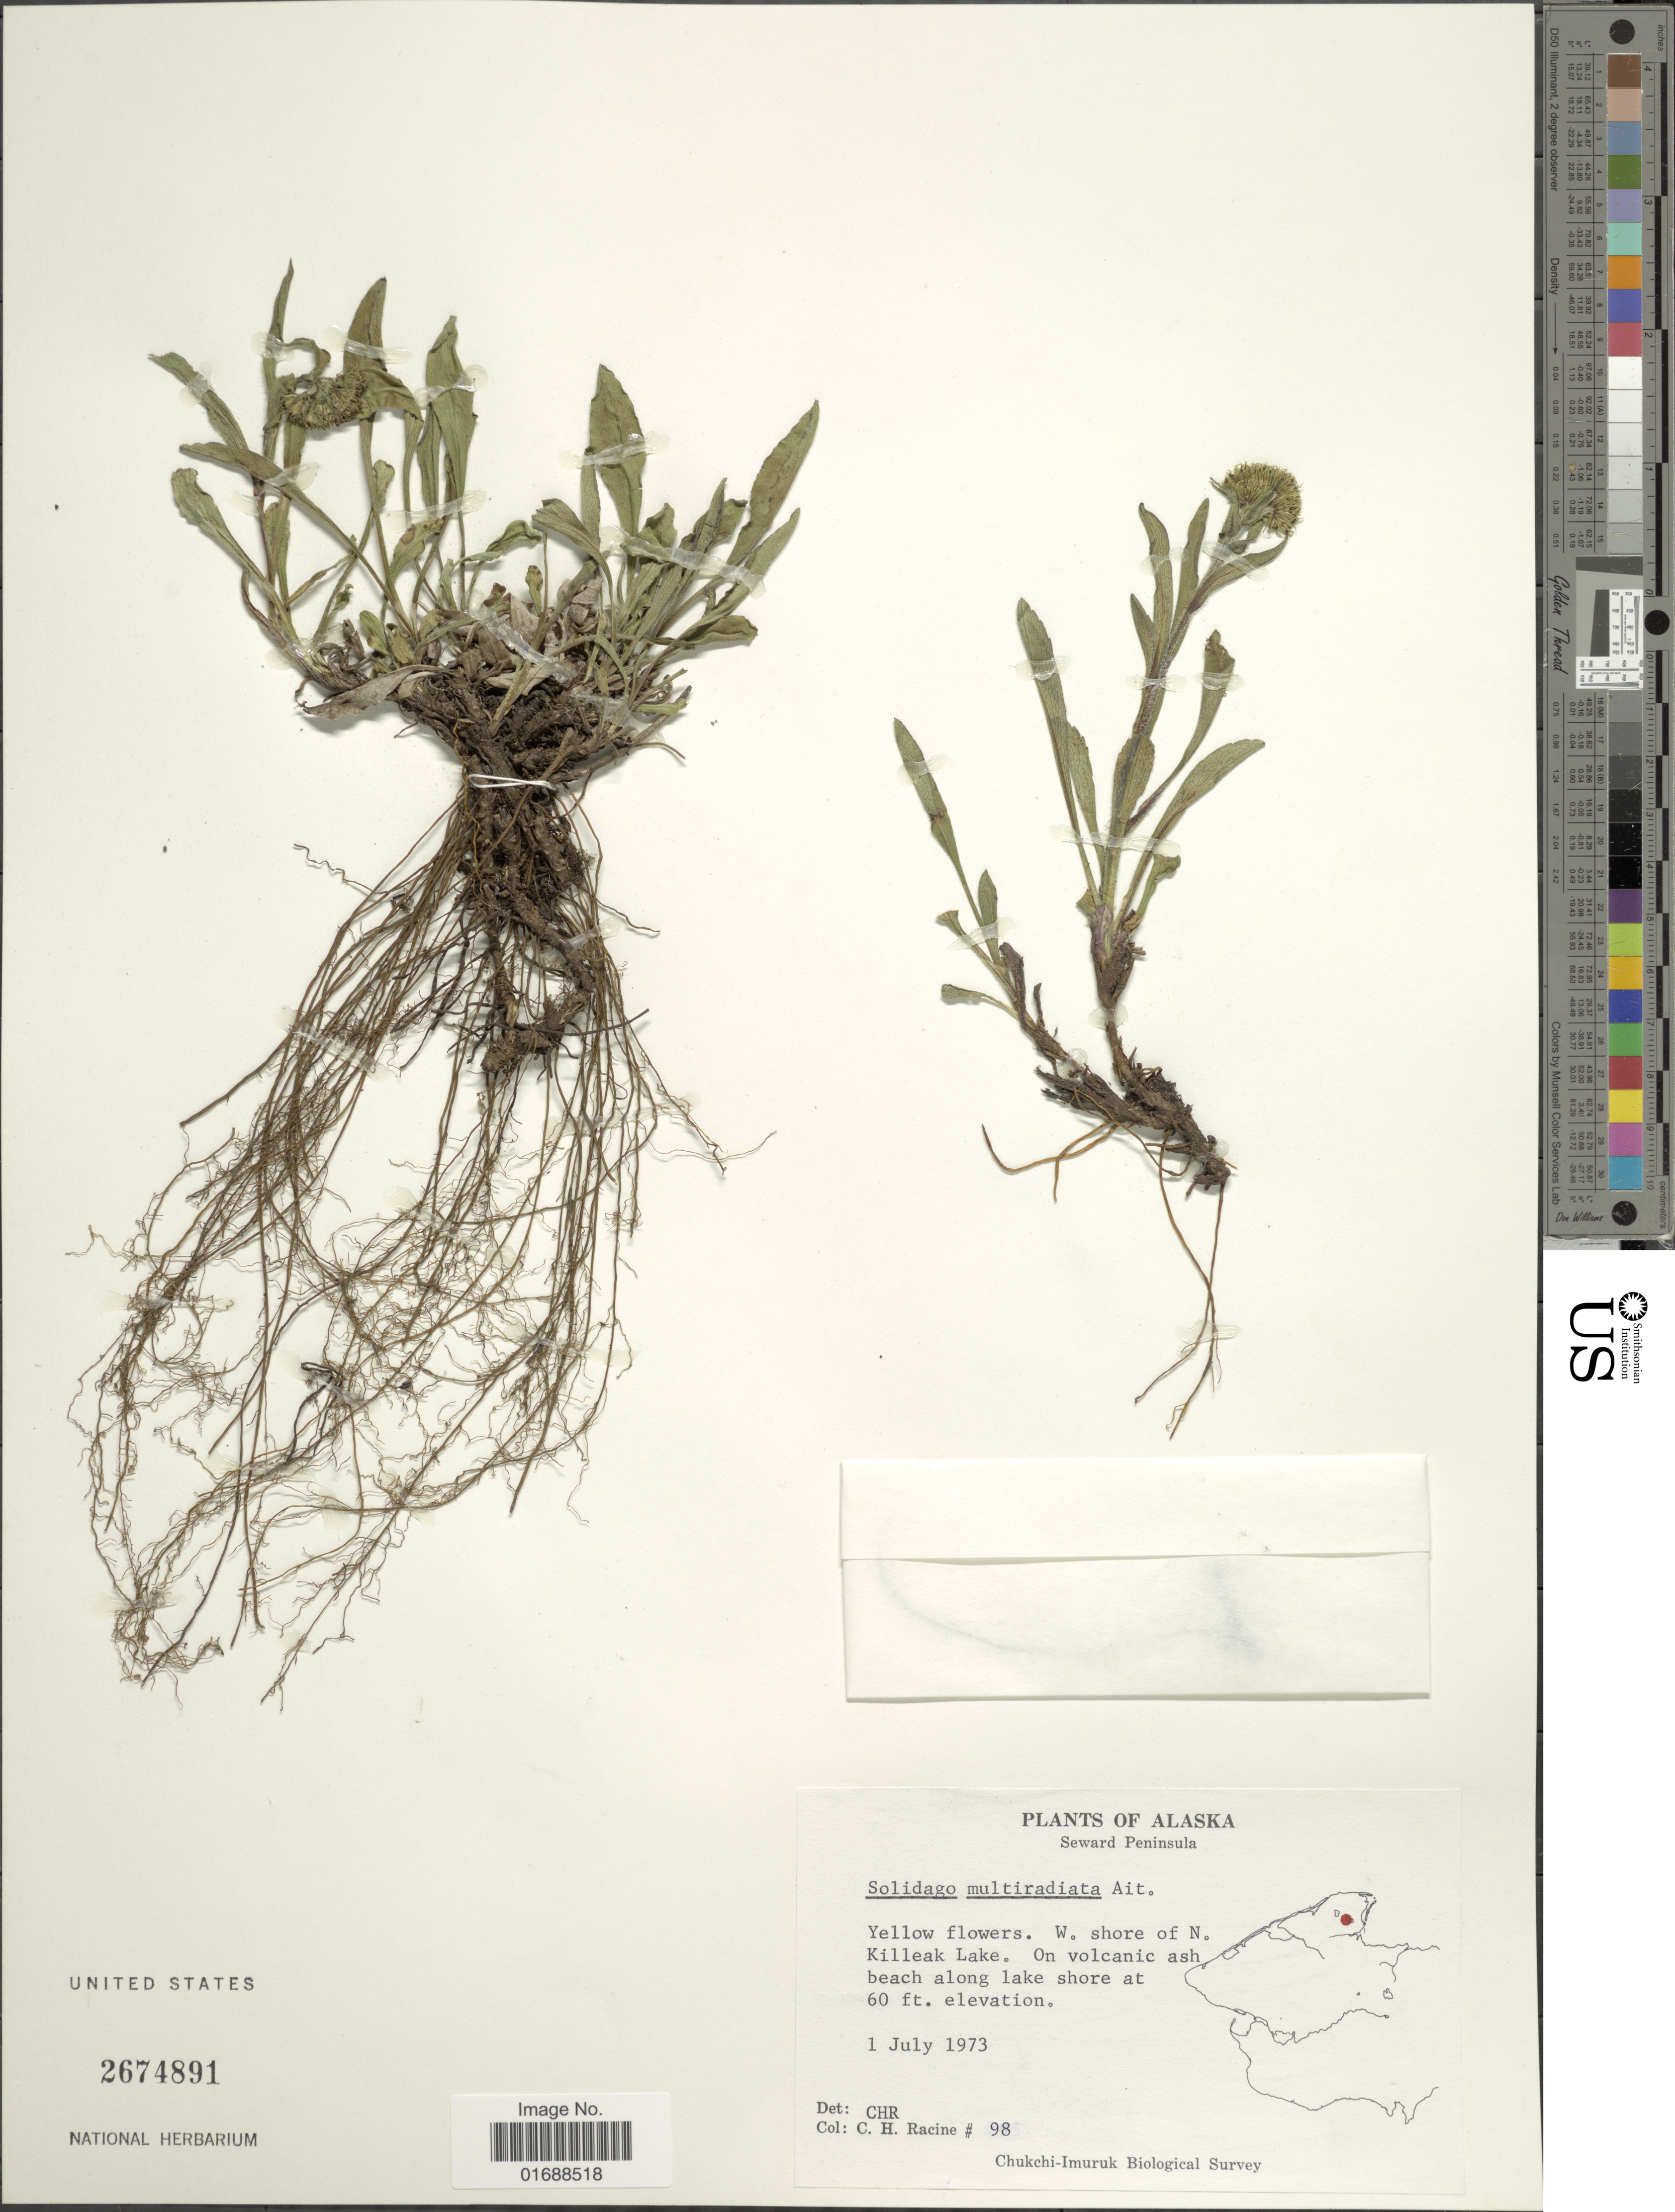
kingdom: Plantae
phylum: Tracheophyta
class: Magnoliopsida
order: Asterales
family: Asteraceae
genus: Solidago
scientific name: Solidago multiradiata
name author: Aiton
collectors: C. Racine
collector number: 98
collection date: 1973-07-01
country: United States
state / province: Alaska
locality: Sward Peninslula, Yellow flowers. W. shore on N Killeak Lake. On volcanic ash beach along lake shore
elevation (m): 18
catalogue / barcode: US 2674891